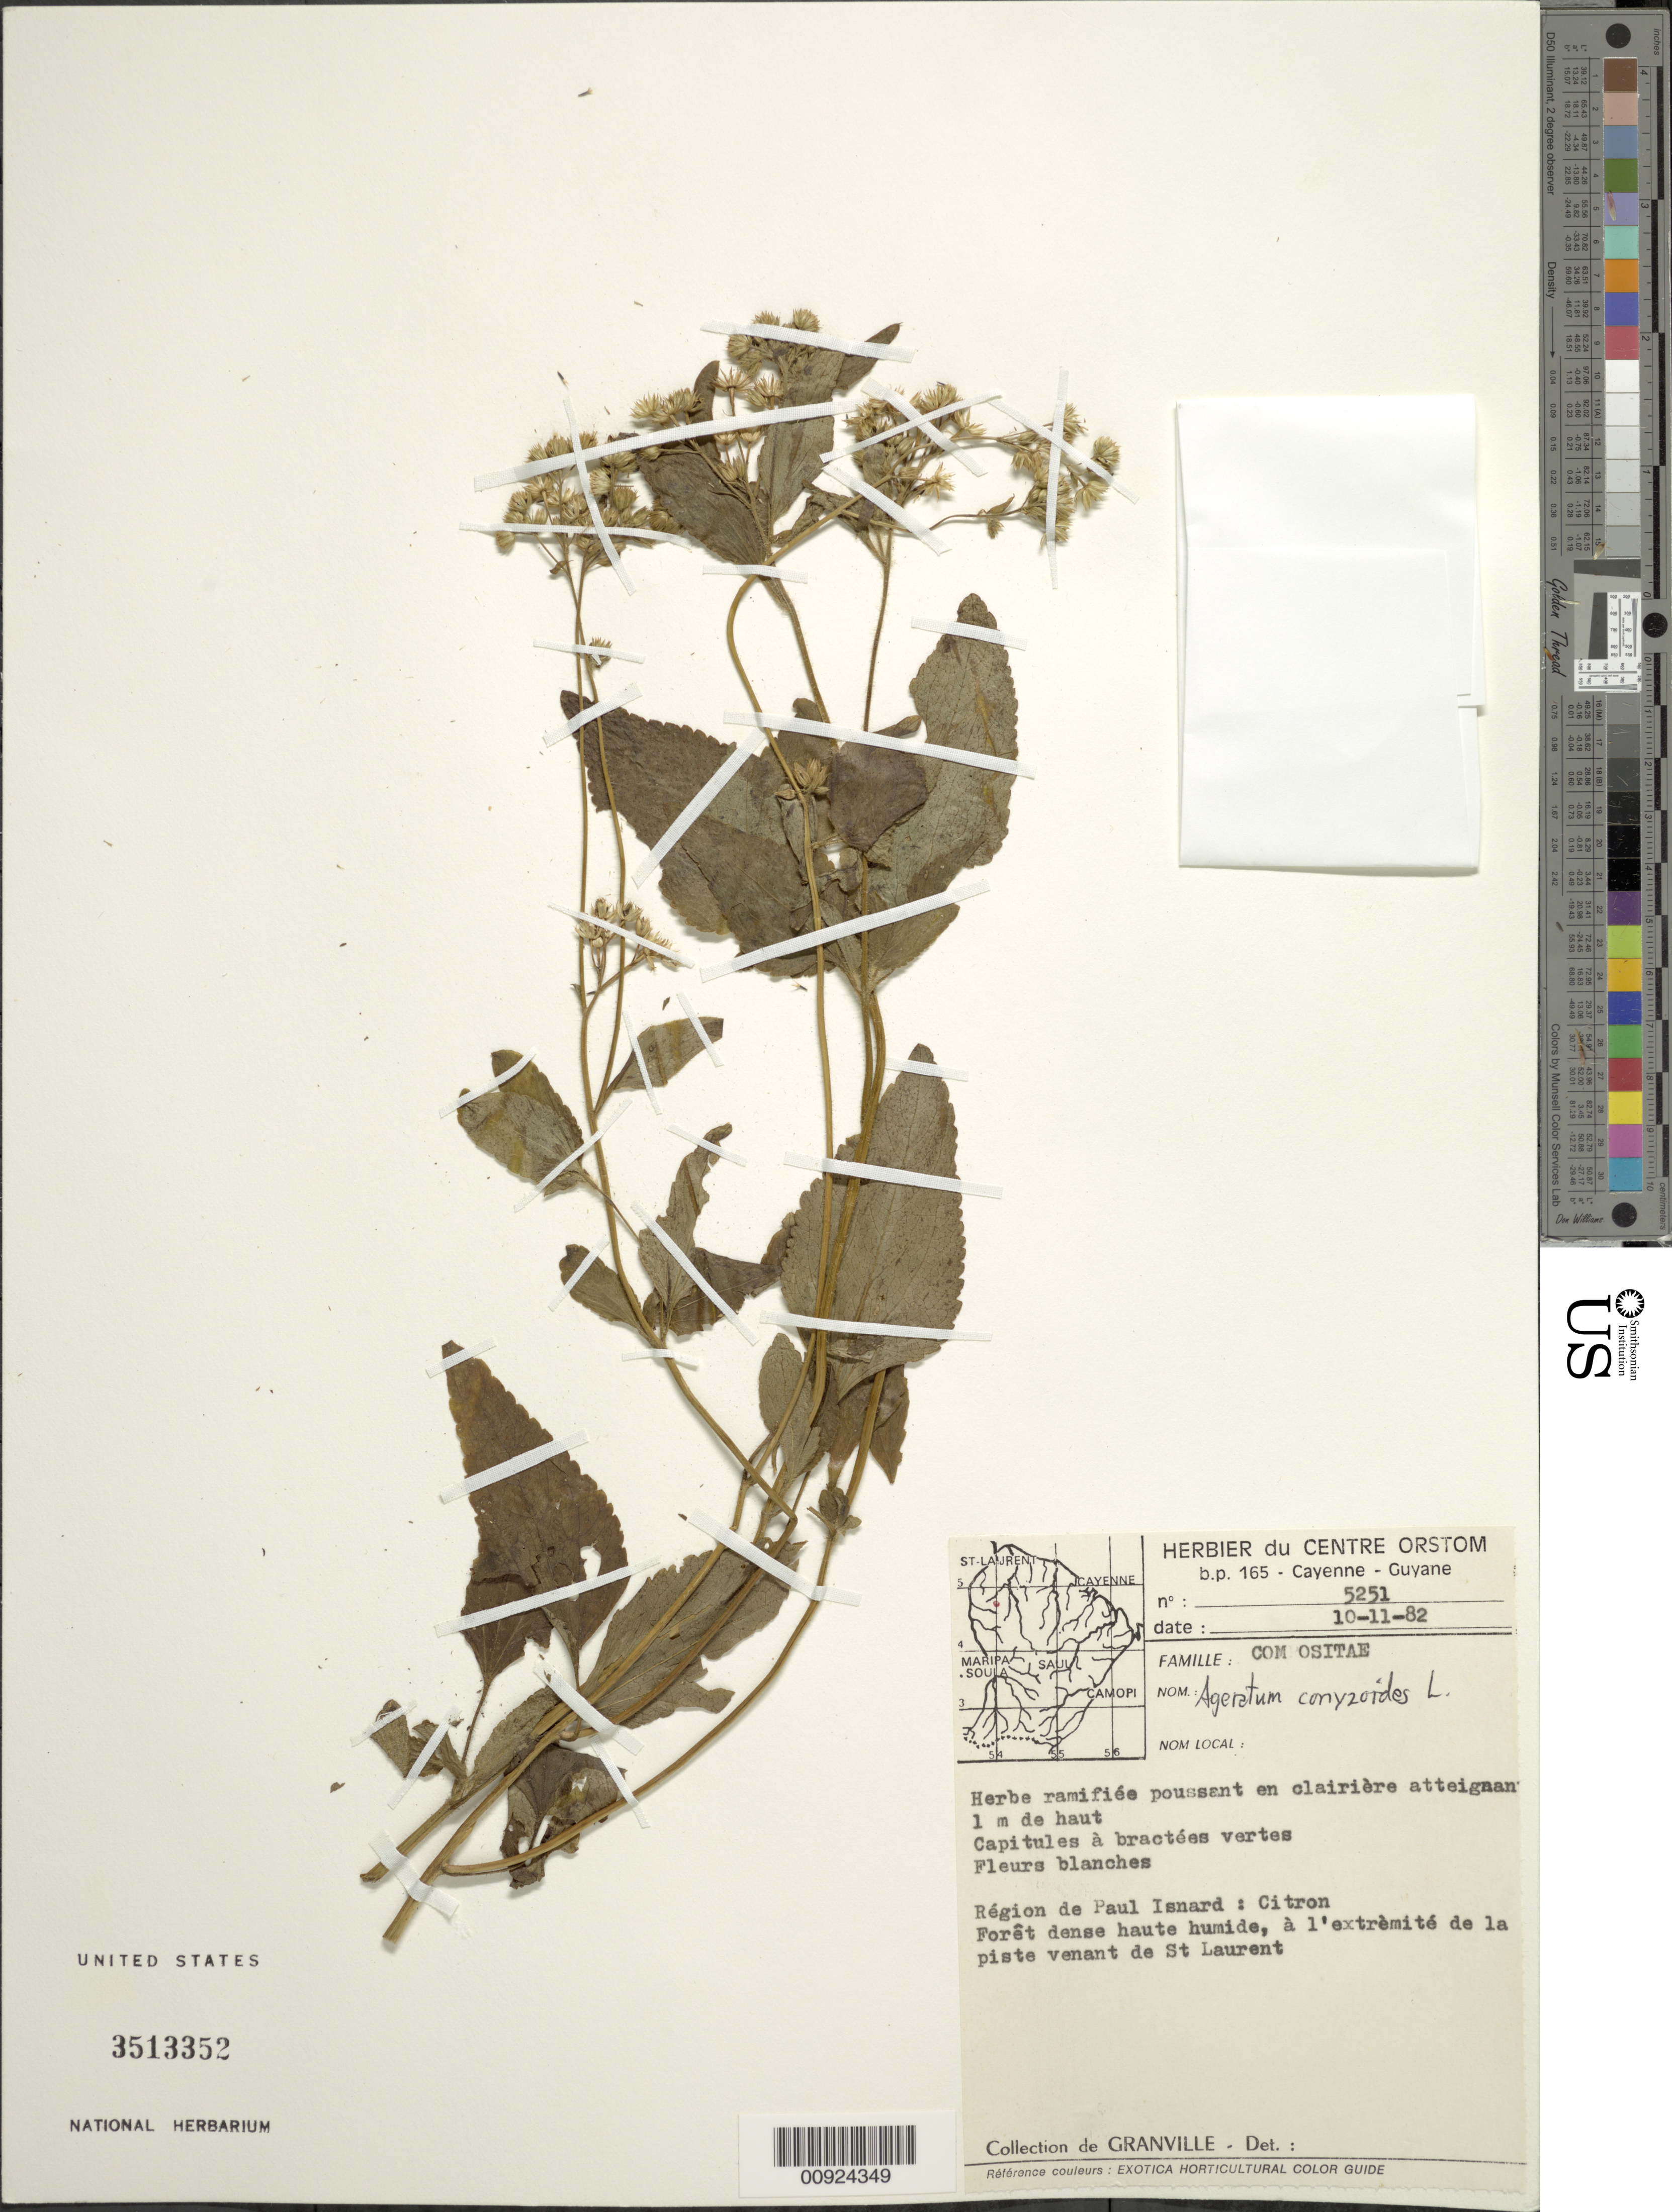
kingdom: Plantae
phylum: Tracheophyta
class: Magnoliopsida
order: Asterales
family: Asteraceae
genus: Ageratum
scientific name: Ageratum conyzoides subsp. conyzoides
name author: L.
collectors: J.-J. de Granville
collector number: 5251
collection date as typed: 10-Nov-82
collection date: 1982-11-10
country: French Guiana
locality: Région de Paul Isnard, Citron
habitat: Forêt dense haute humide, a l'extremite de la piete venant de St. Laurent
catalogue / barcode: US 3513352